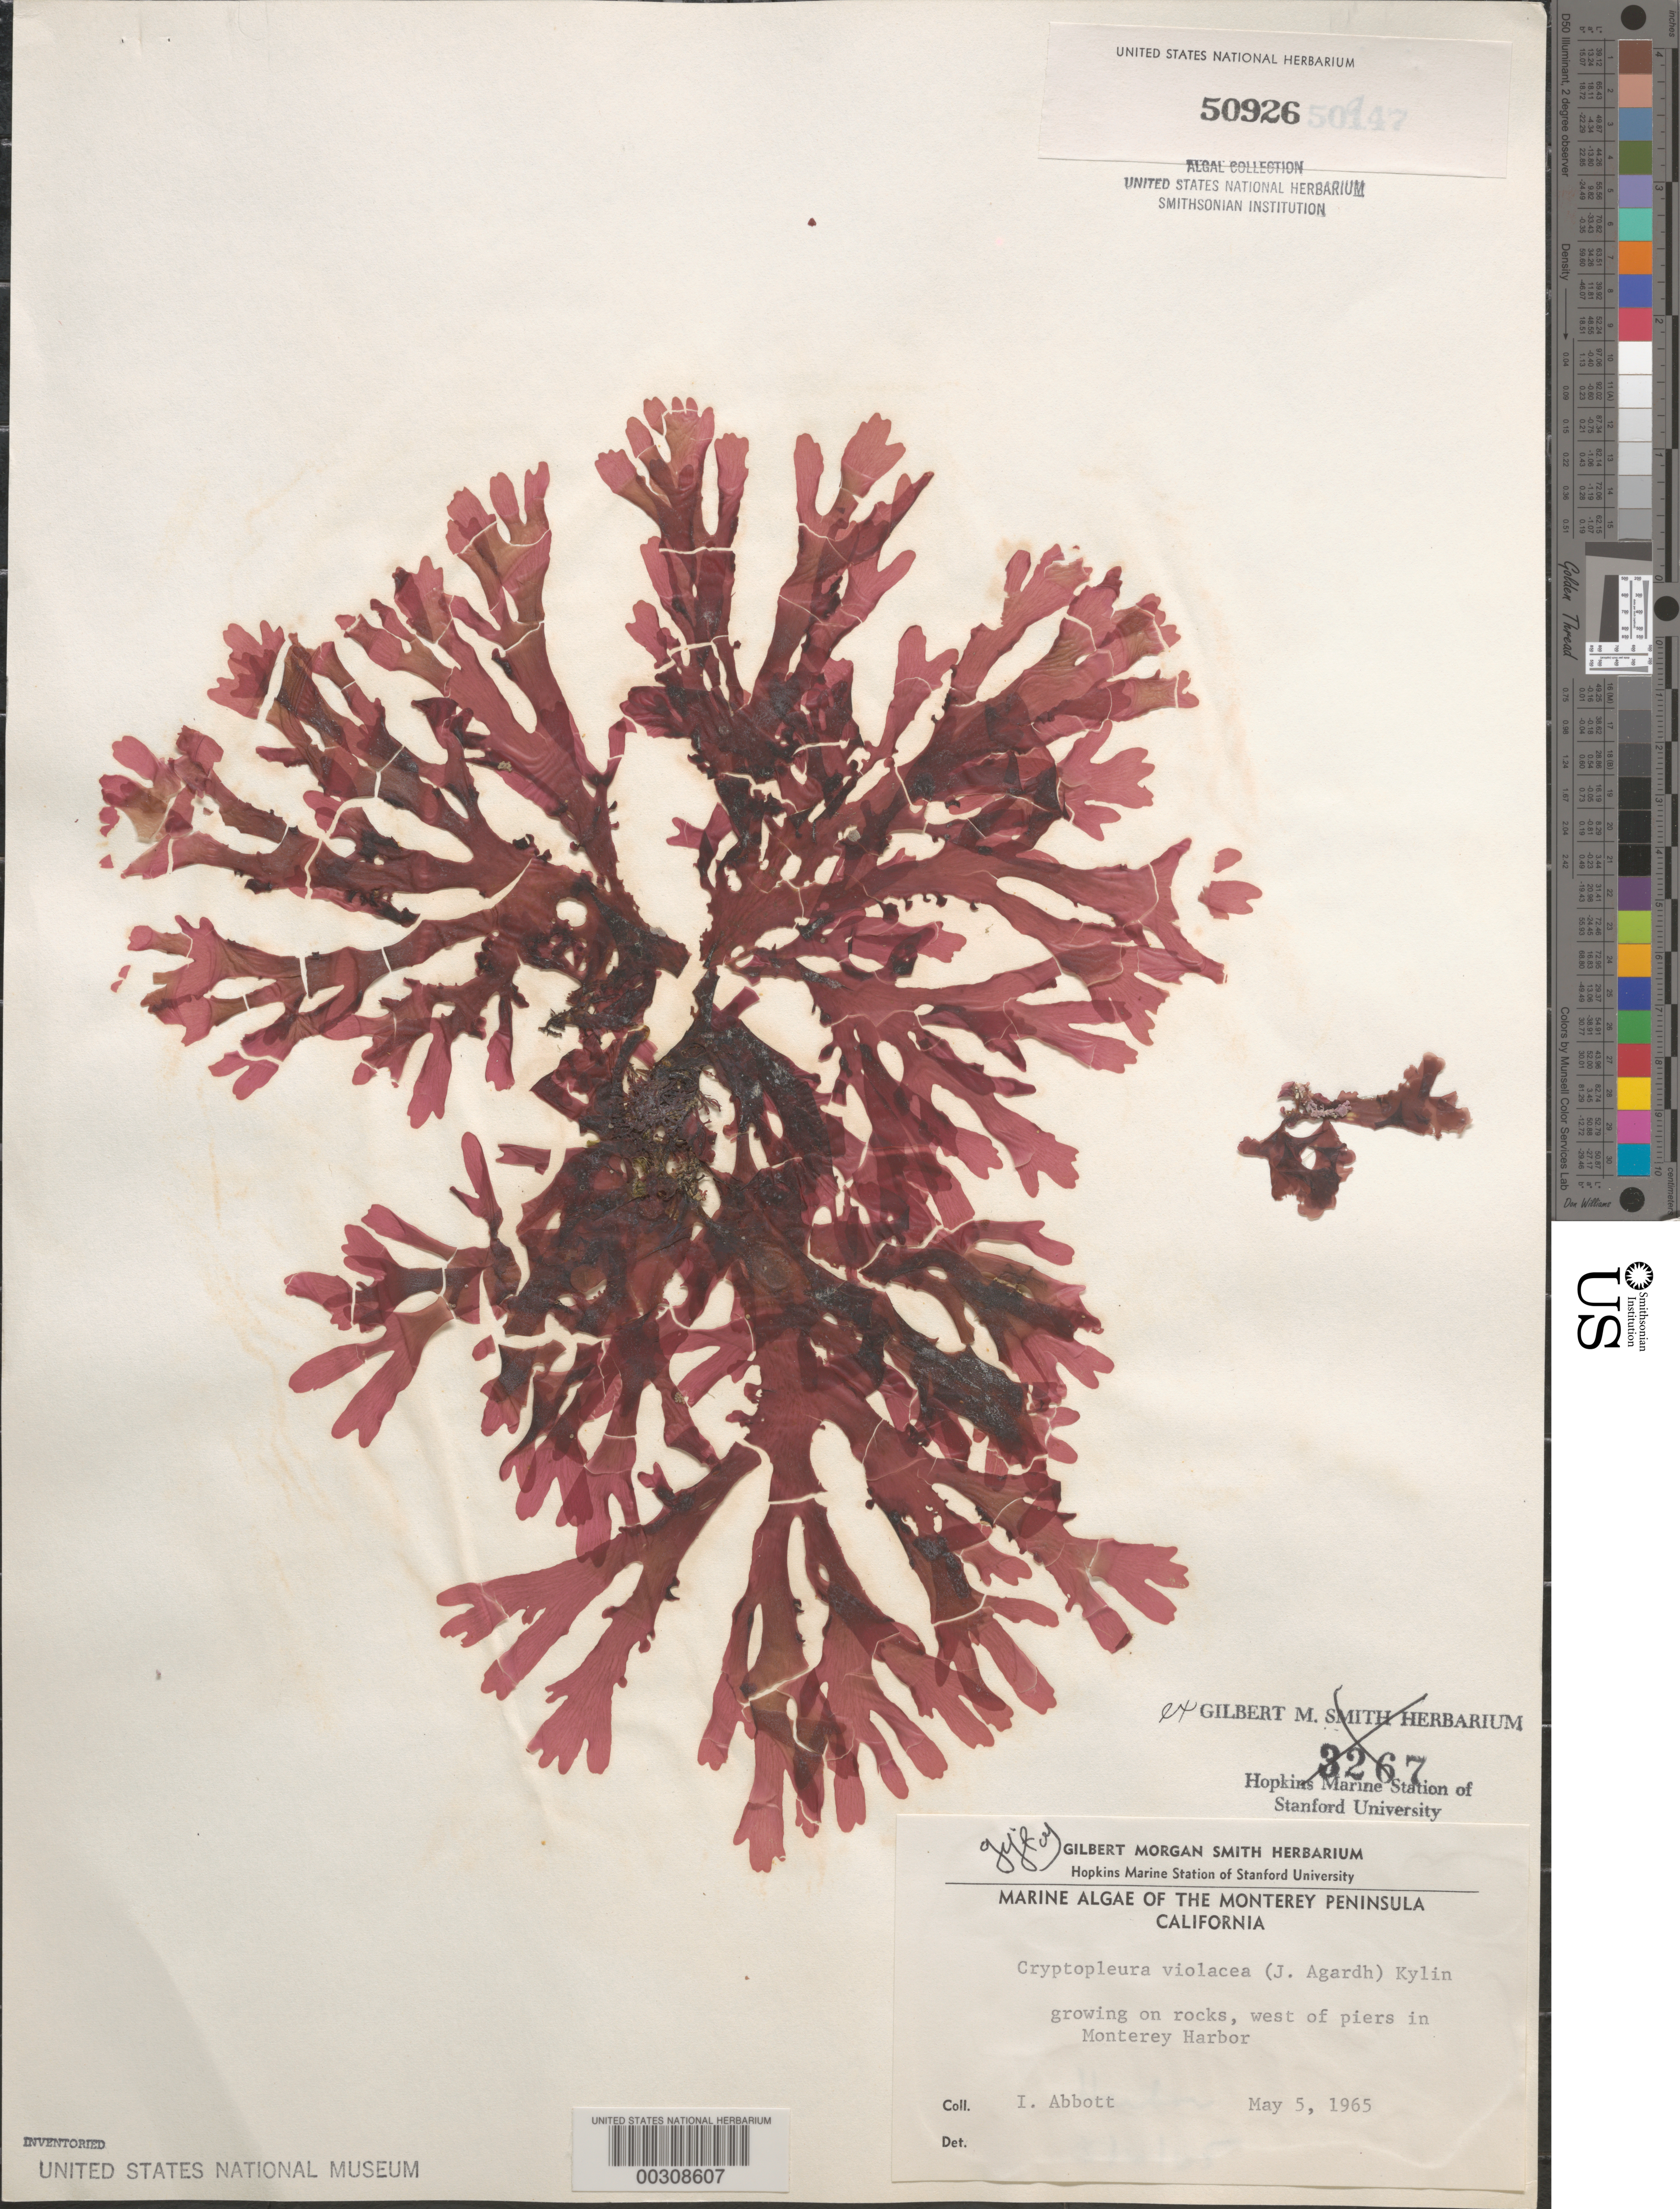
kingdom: Plantae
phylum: Rhodophyta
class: Florideophyceae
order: Ceramiales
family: Delesseriaceae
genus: Cryptopleura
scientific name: Cryptopleura violacea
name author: (J. Ag.) Kylin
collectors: I. A. Abbott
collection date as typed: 05 May 1965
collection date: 1965-05-05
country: United States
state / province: California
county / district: Monterey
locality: Monterey Harbor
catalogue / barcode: US 50926